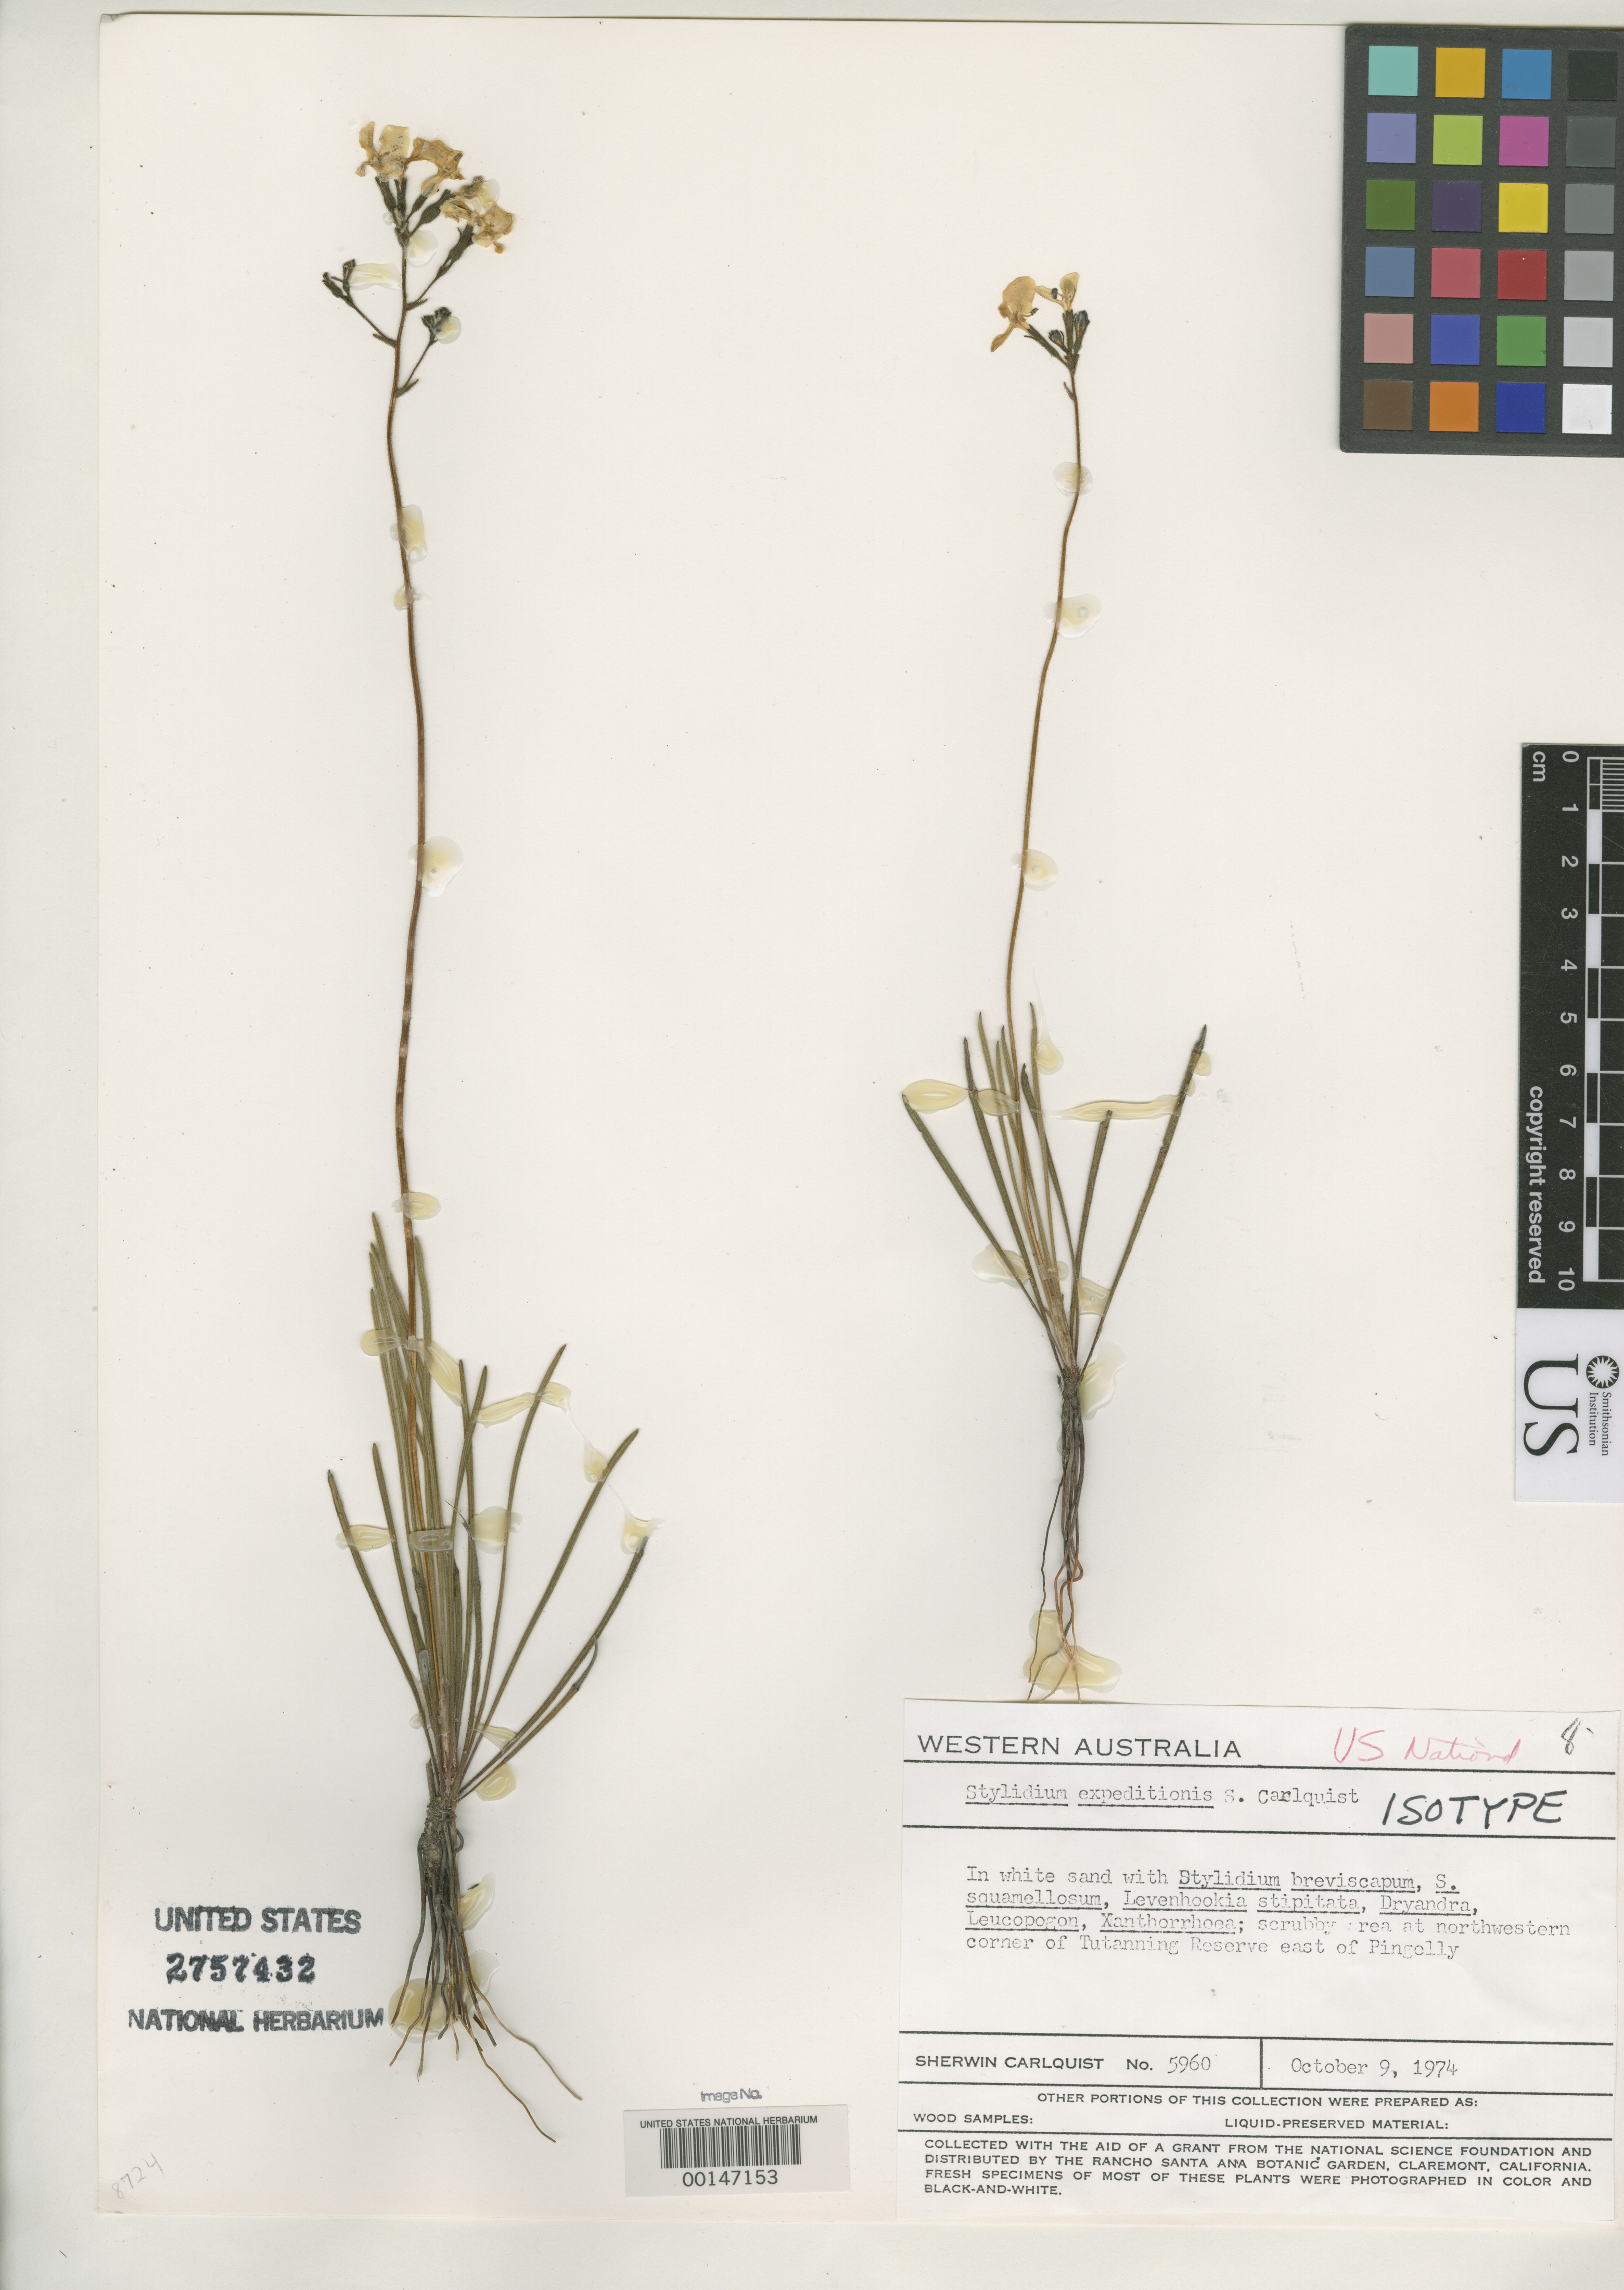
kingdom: Plantae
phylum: Tracheophyta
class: Magnoliopsida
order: Asterales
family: Stylidiaceae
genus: Stylidium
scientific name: Stylidium expeditionis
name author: Carlquist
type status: Isotype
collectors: S. Carlquist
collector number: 5960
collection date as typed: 09 Oct 1974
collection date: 1974-10-09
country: Australia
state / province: Western Australia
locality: Tutanning Reserve.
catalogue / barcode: US 2757432